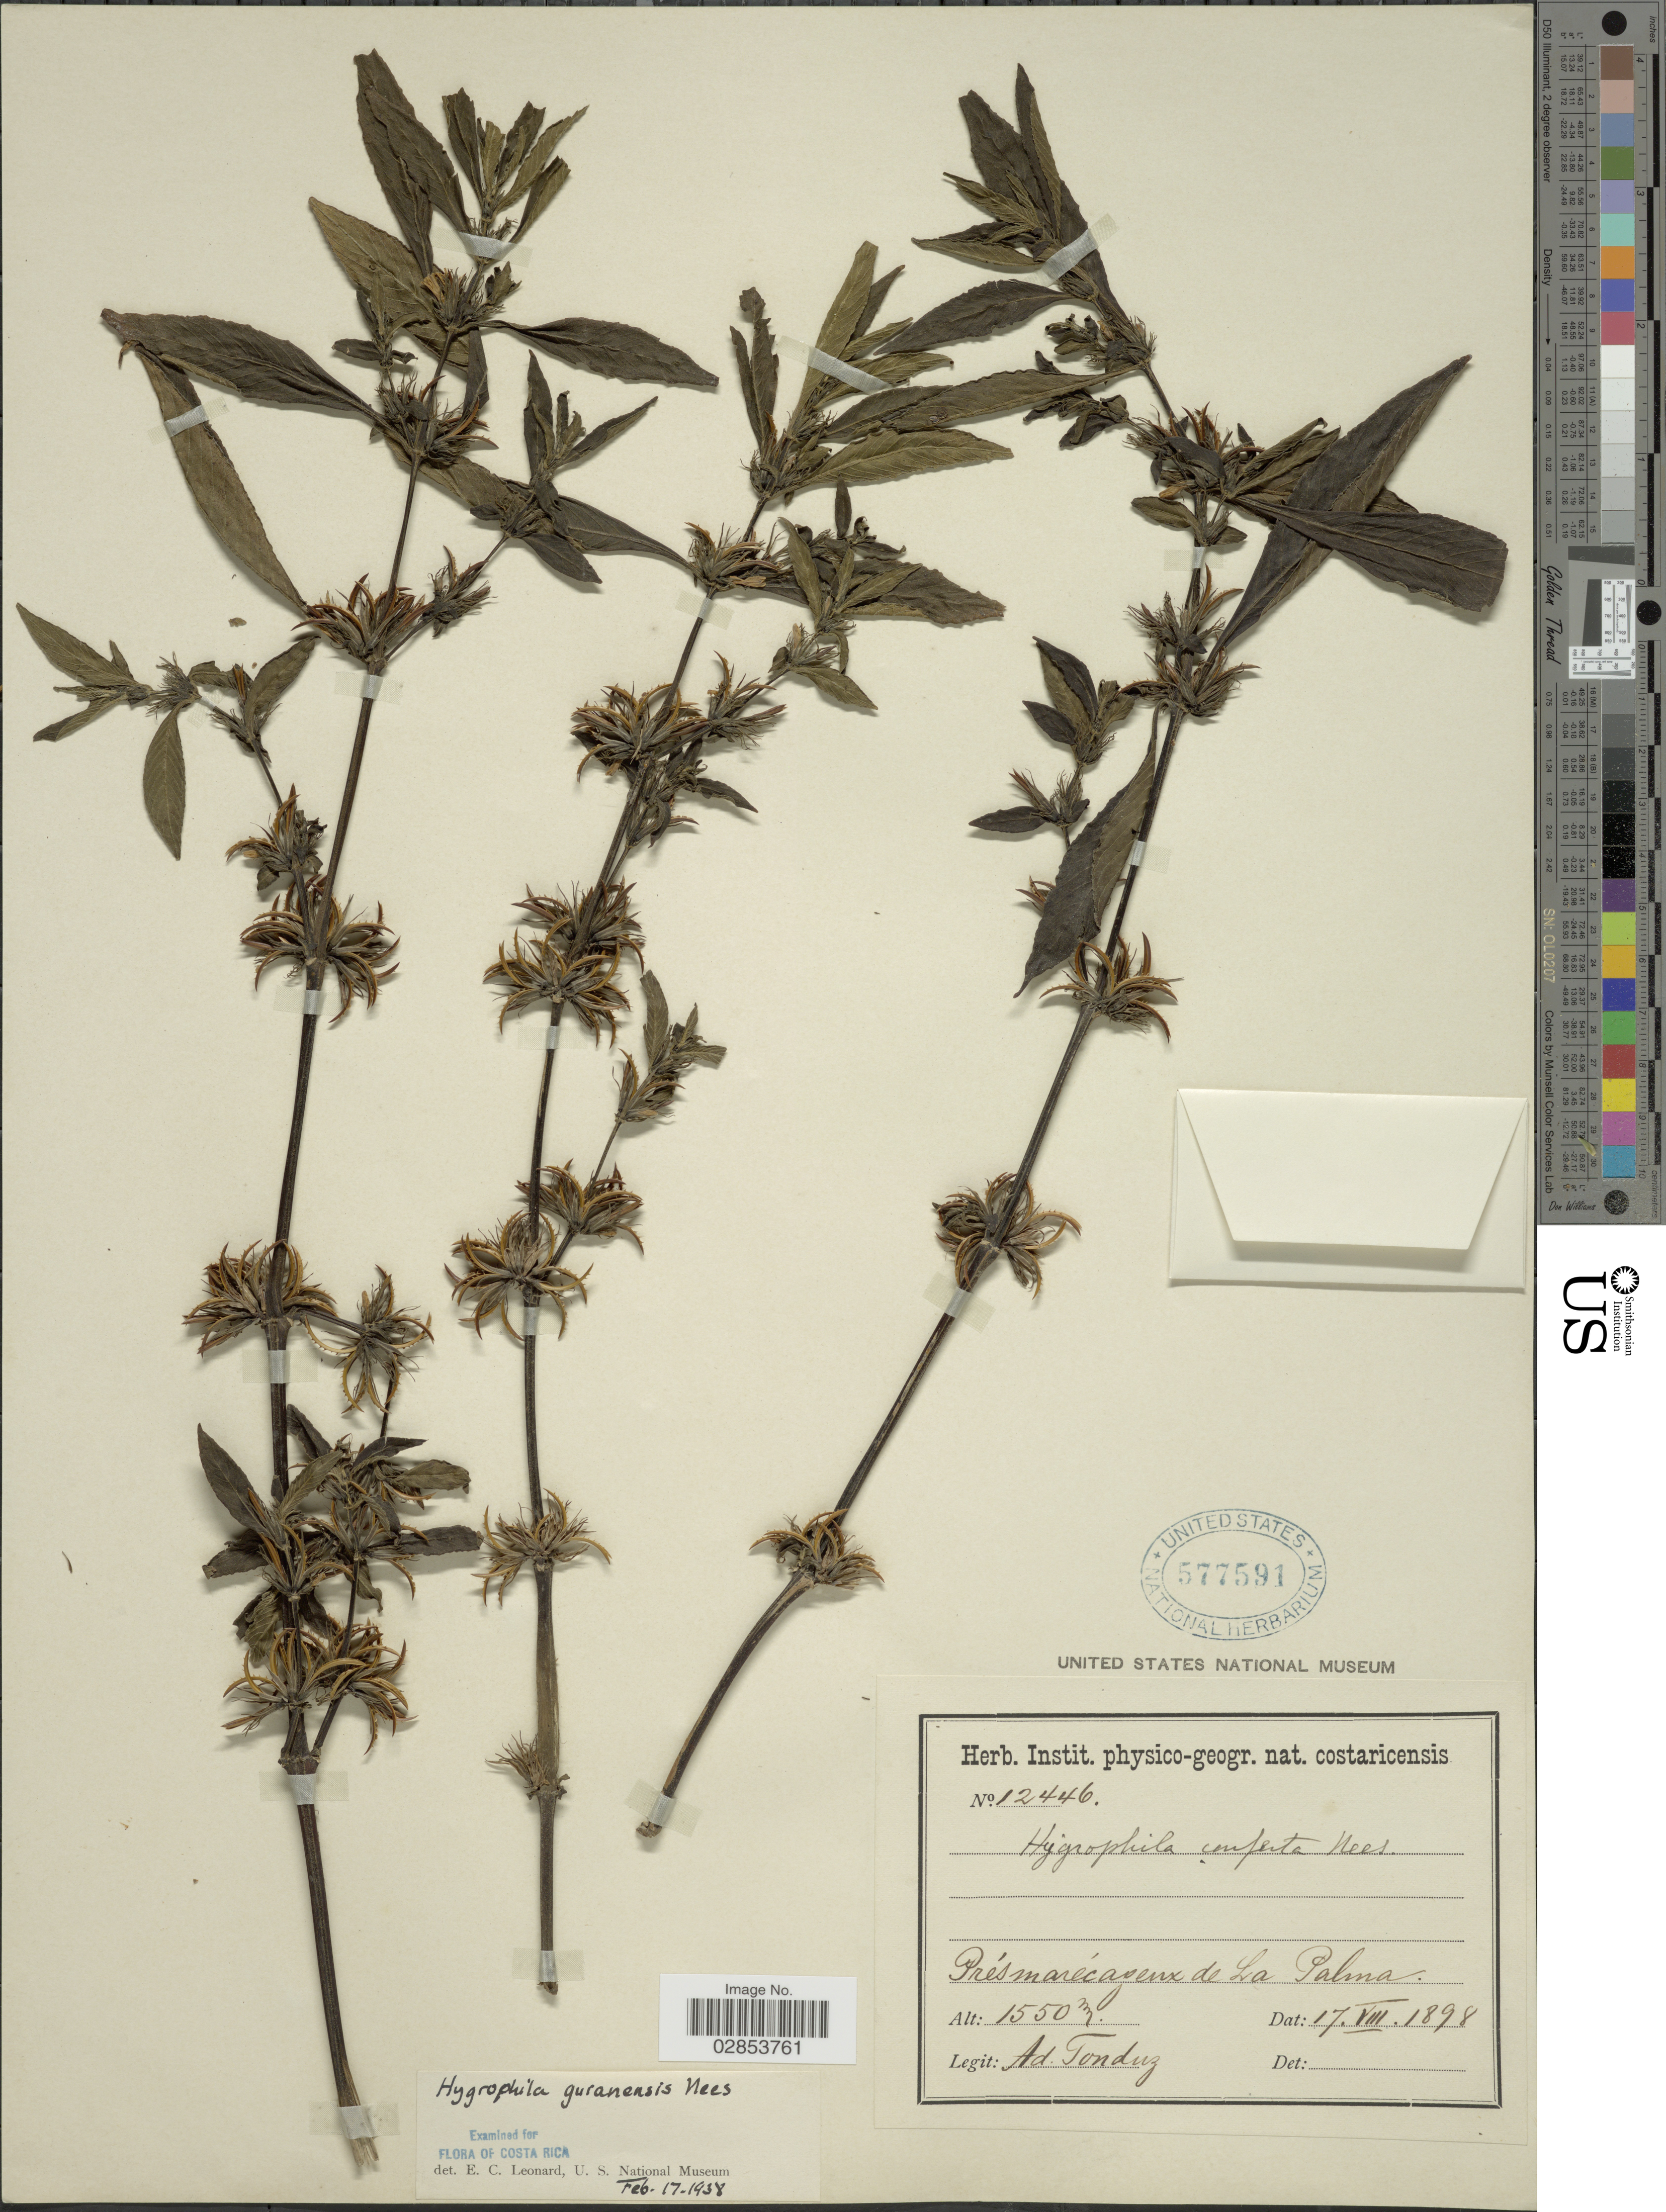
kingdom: Plantae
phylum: Tracheophyta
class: Magnoliopsida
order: Lamiales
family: Acanthaceae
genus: Hygrophila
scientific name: Hygrophila costata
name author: Nees & T. Nees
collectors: A. Tonduz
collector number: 12446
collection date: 1898-08-17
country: Costa Rica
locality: Prés marécageux de La Palma.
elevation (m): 1550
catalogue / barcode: US 577591